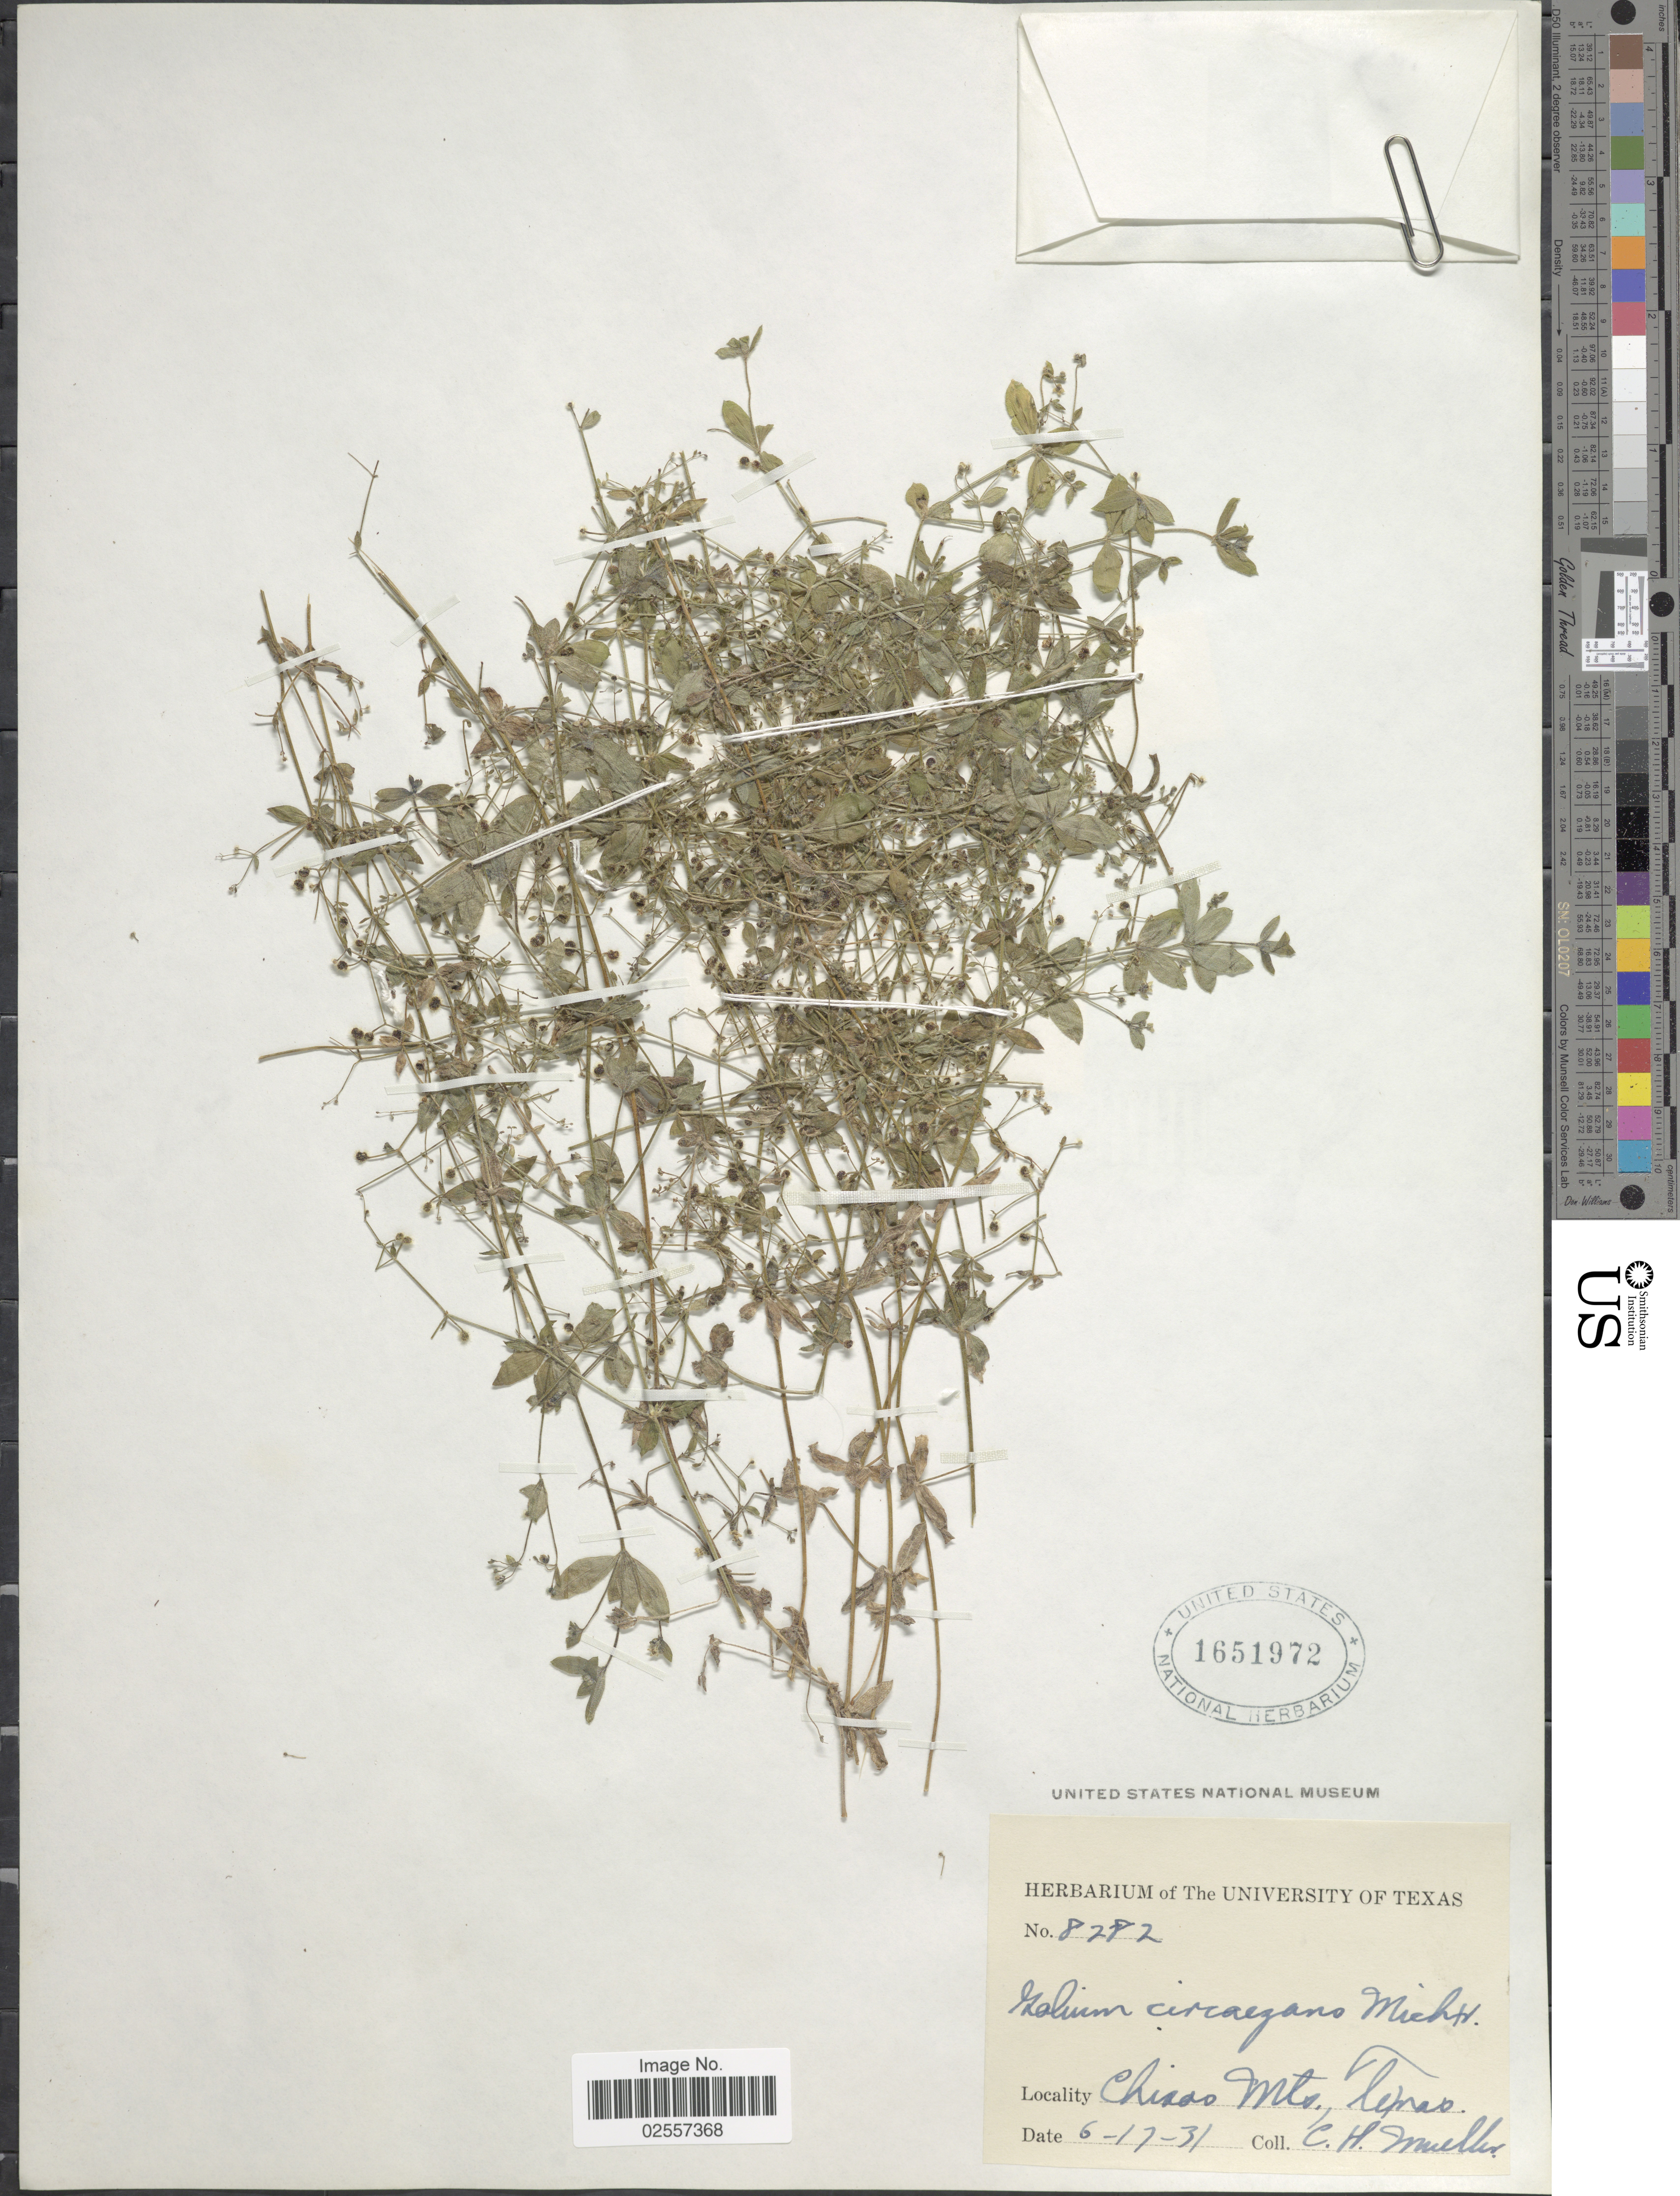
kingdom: Plantae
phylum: Tracheophyta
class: Magnoliopsida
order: Gentianales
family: Rubiaceae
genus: Galium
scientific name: Galium circaezans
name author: Michx.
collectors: C. H. Mueller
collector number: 8282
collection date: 1931-06-17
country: United States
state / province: Texas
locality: Chisos Mts.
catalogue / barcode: US 1651972